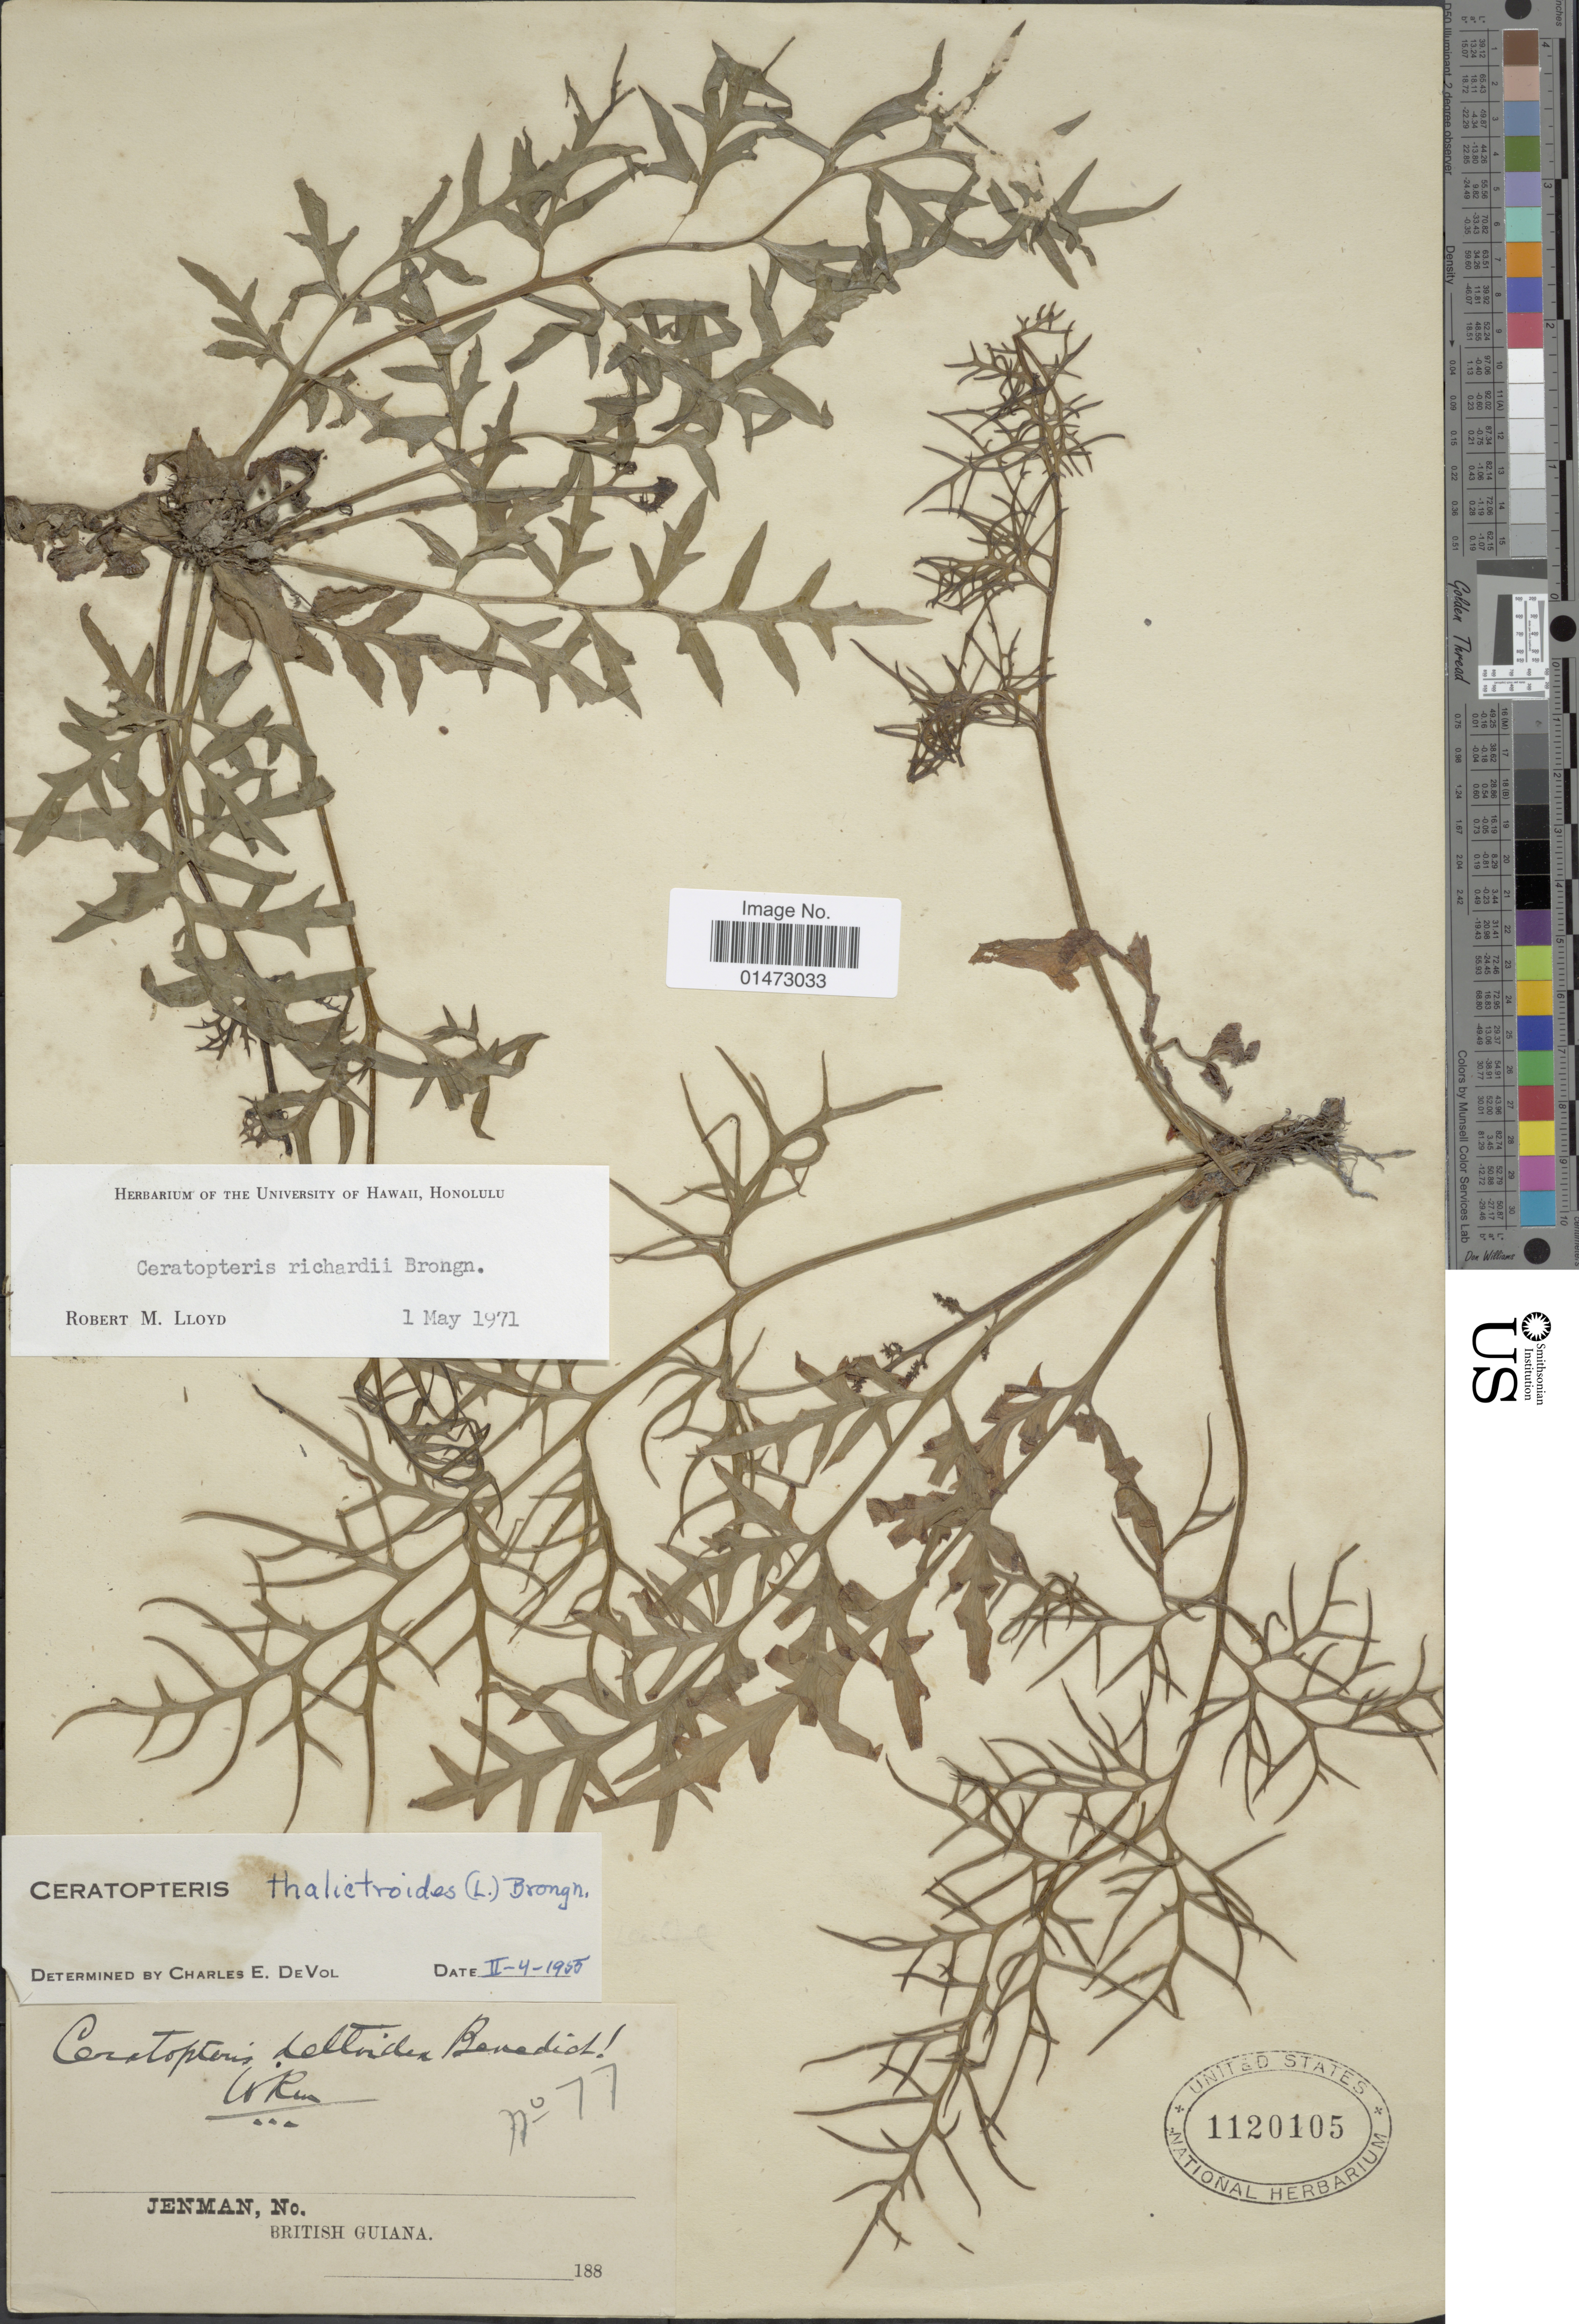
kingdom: Plantae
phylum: Tracheophyta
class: Polypodiopsida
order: Polypodiales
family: Pteridaceae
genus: Ceratopteris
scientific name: Ceratopteris richardii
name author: Brongn.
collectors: -. Jenman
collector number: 77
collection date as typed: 188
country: Guyana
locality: British Guiana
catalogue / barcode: US 1120105